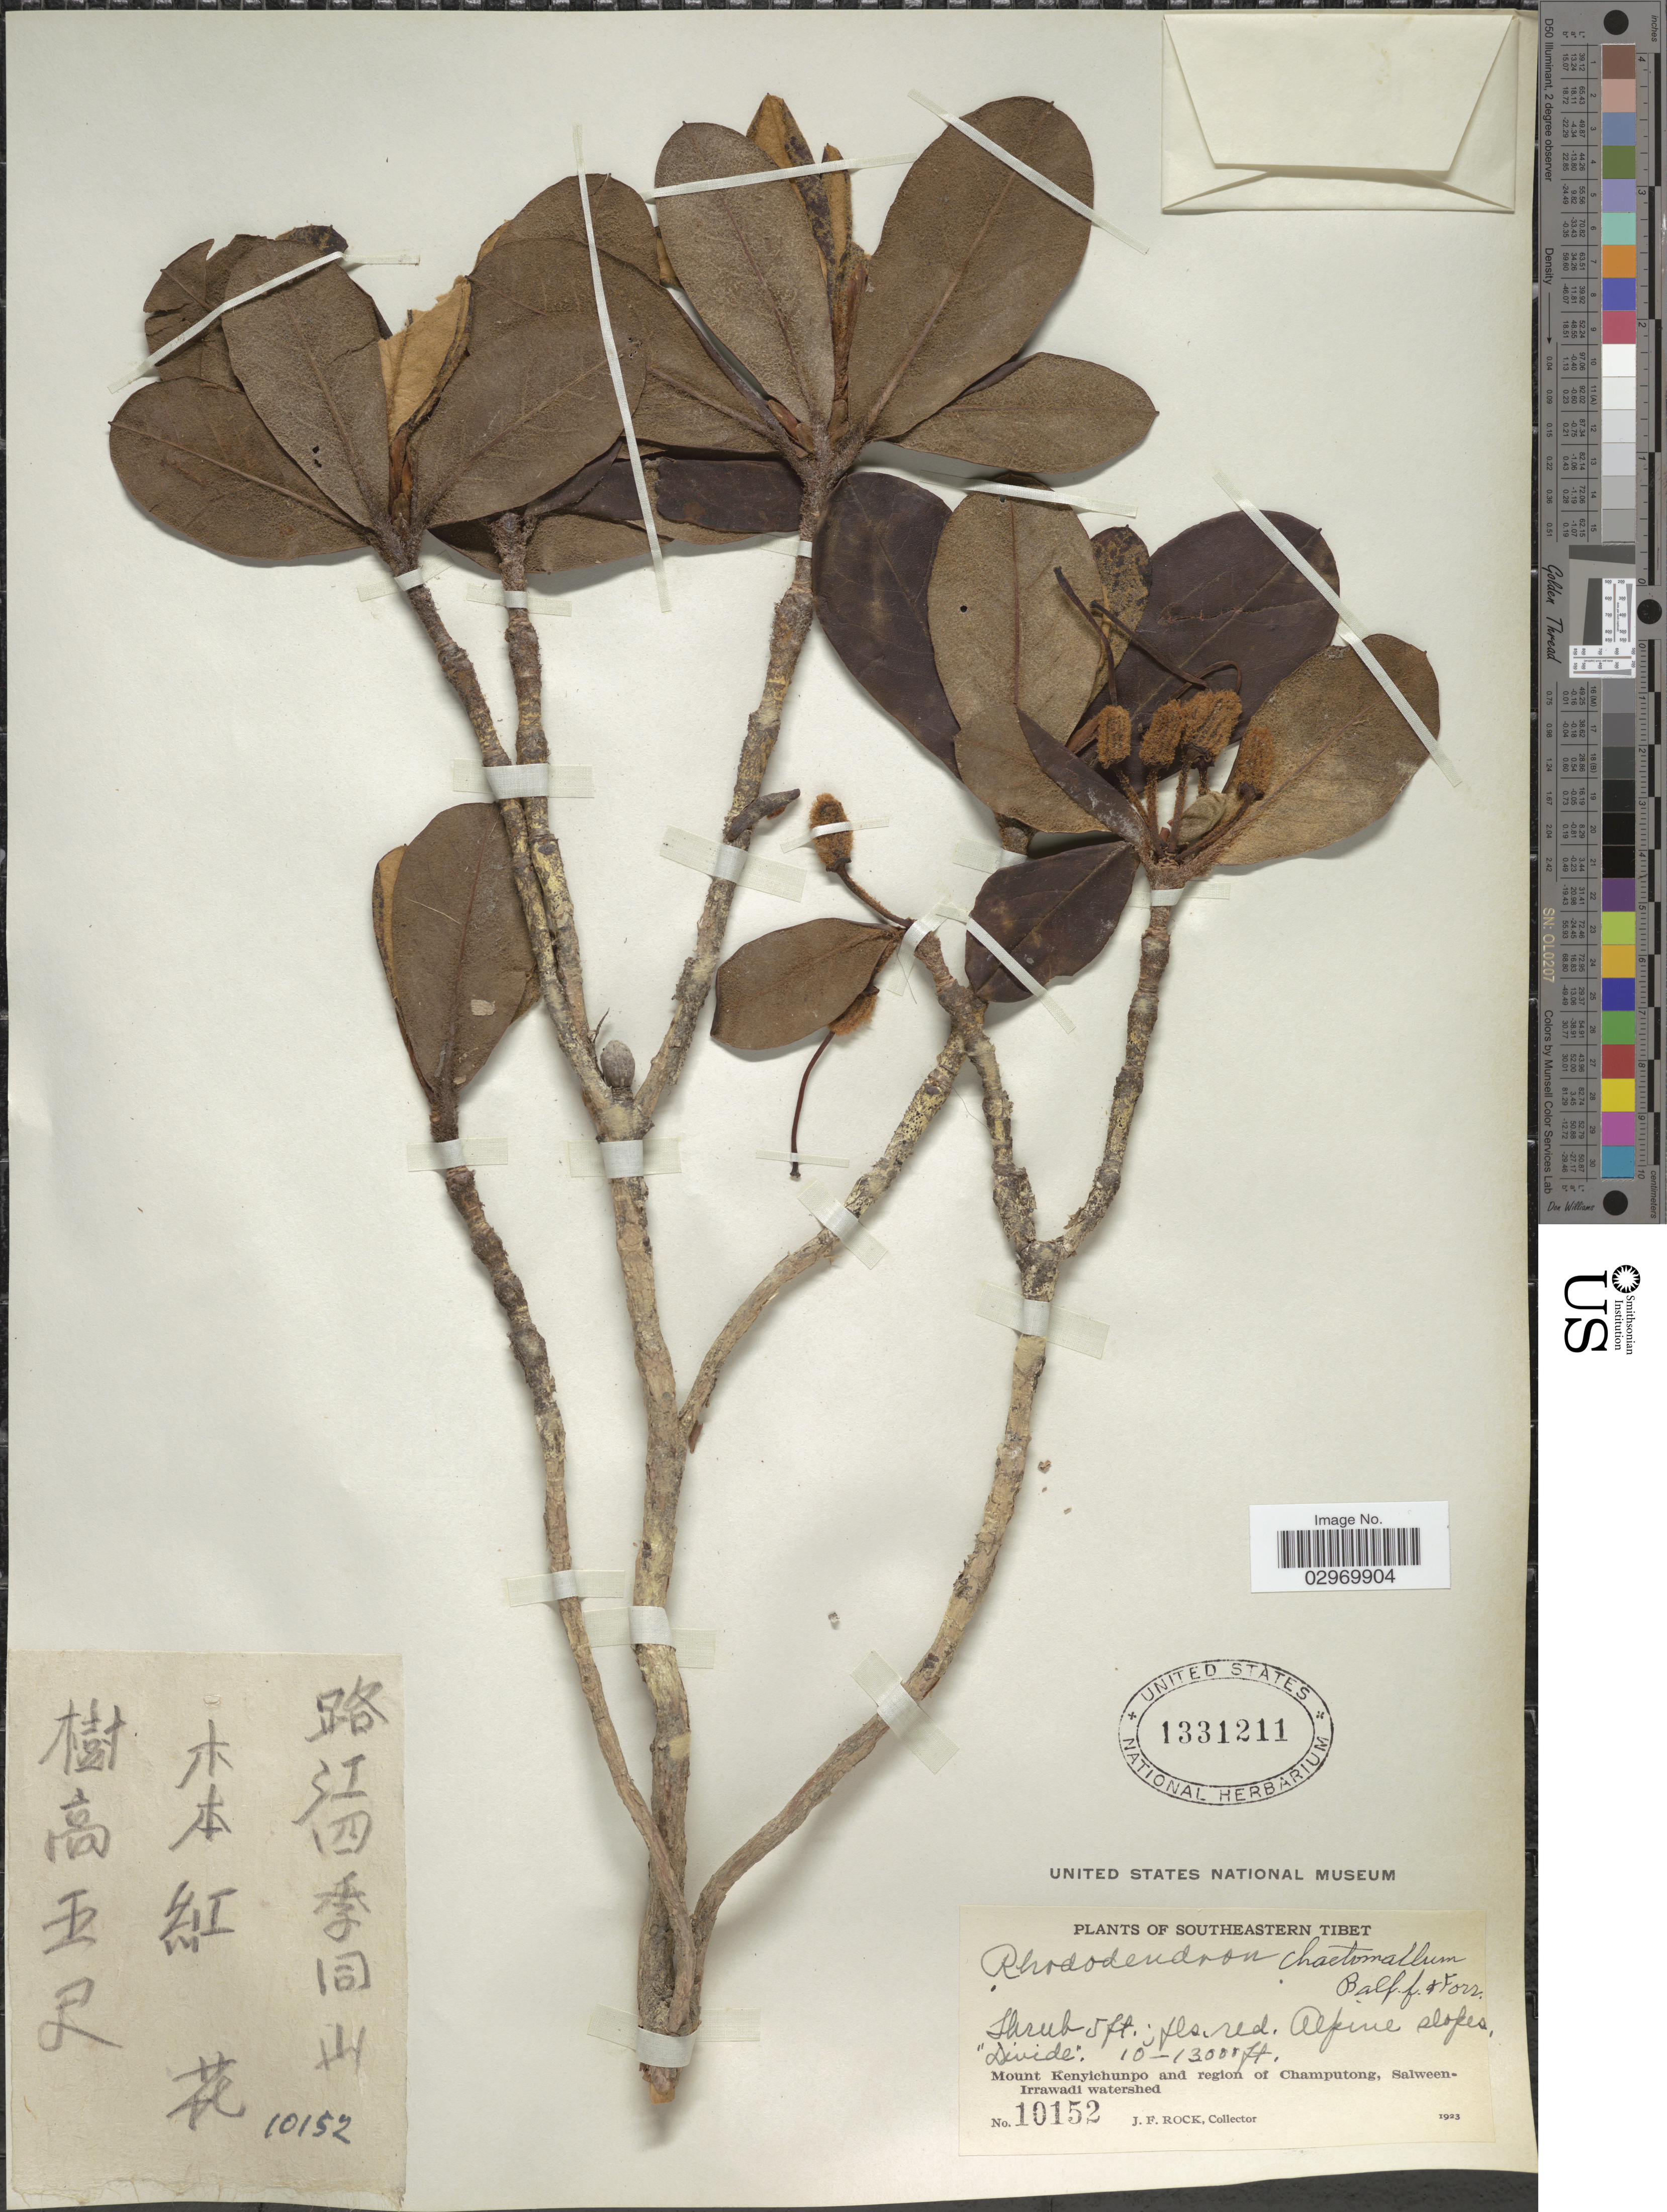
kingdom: Plantae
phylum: Tracheophyta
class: Magnoliopsida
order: Ericales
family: Ericaceae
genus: Rhododendron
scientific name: Rhododendron chaetomallum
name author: Balf. f. & Forrest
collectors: J. Rock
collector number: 10152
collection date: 1923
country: China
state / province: Xizang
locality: Southeastern Tibet, Alpine slopes 'Divide' Mount Kenyichunpo and region of Champutong, Salween-Irrawadi watershed.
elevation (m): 3048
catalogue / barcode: US 1331211